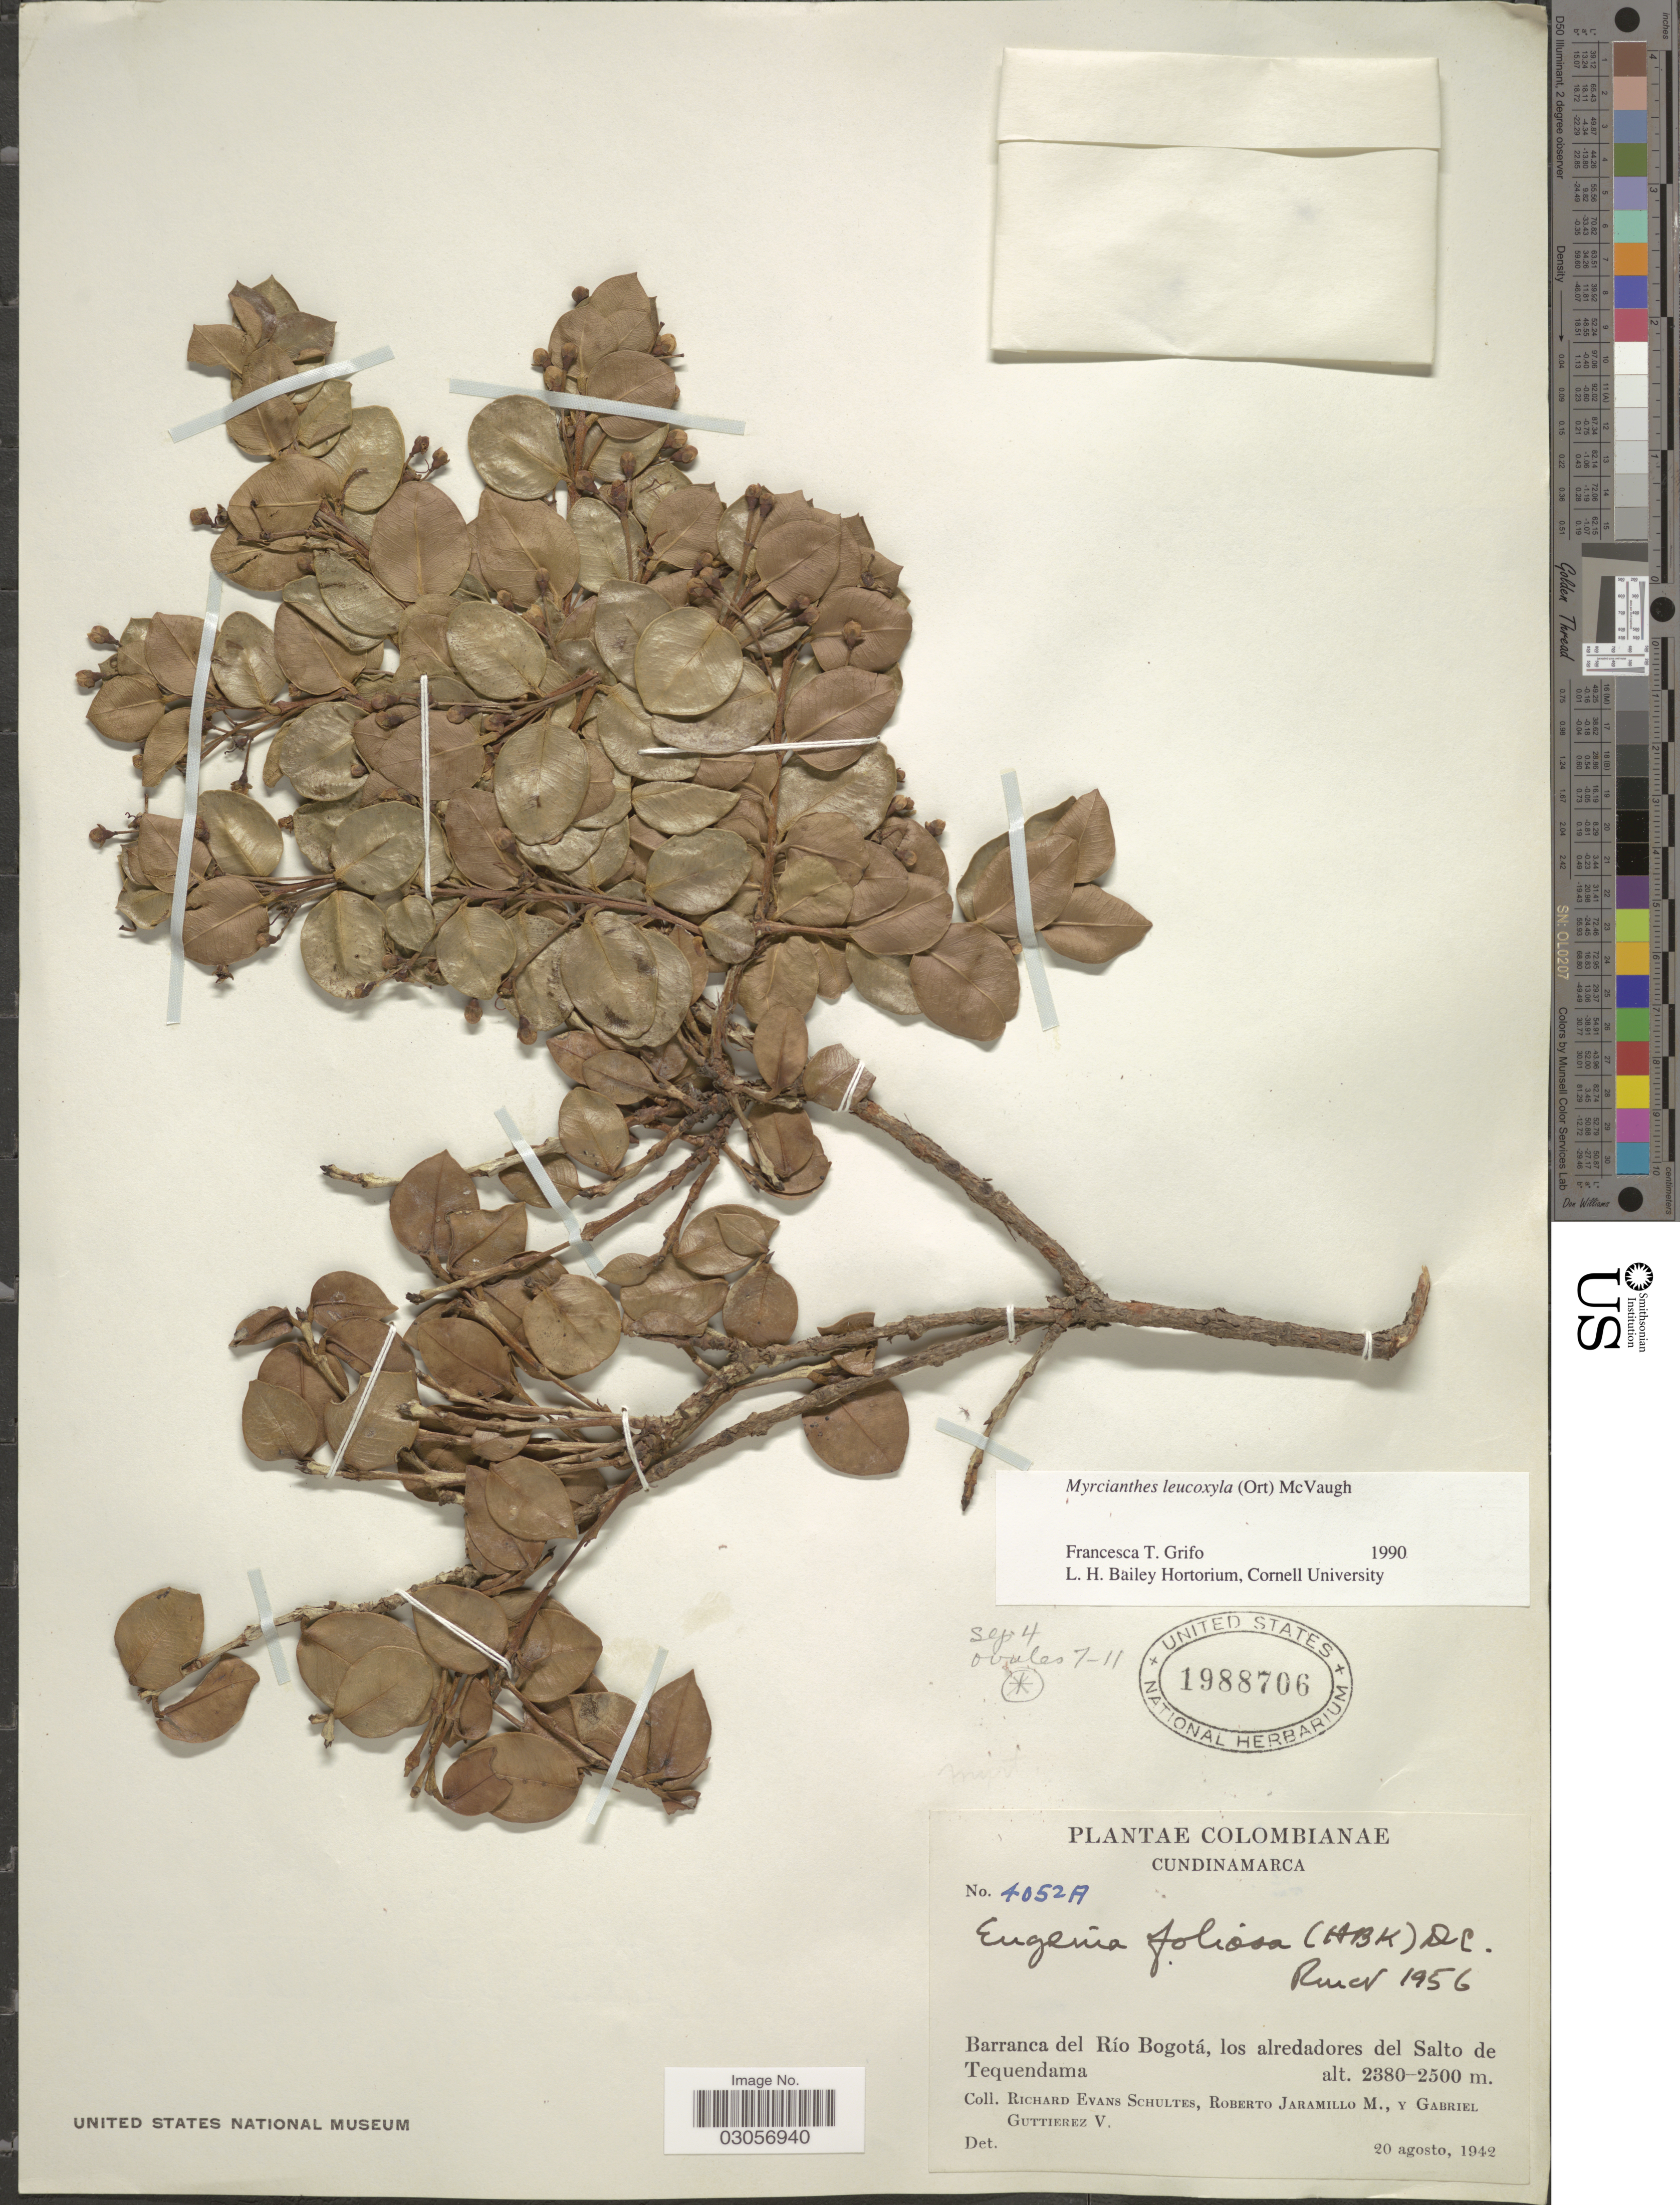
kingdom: Plantae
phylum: Tracheophyta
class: Magnoliopsida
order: Myrtales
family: Myrtaceae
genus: Myrcianthes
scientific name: Myrcianthes leucoxyla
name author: (Ortega) McVaugh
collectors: R. E. Schultes, R. Jaramillo M. & G. Guttierez V.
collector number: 4052A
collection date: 1942-08-20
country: Colombia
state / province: Cundinamarca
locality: Barranca del Río Bogotá, los alrededores del Salto de Tequendama.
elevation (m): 2380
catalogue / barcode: US 1988706